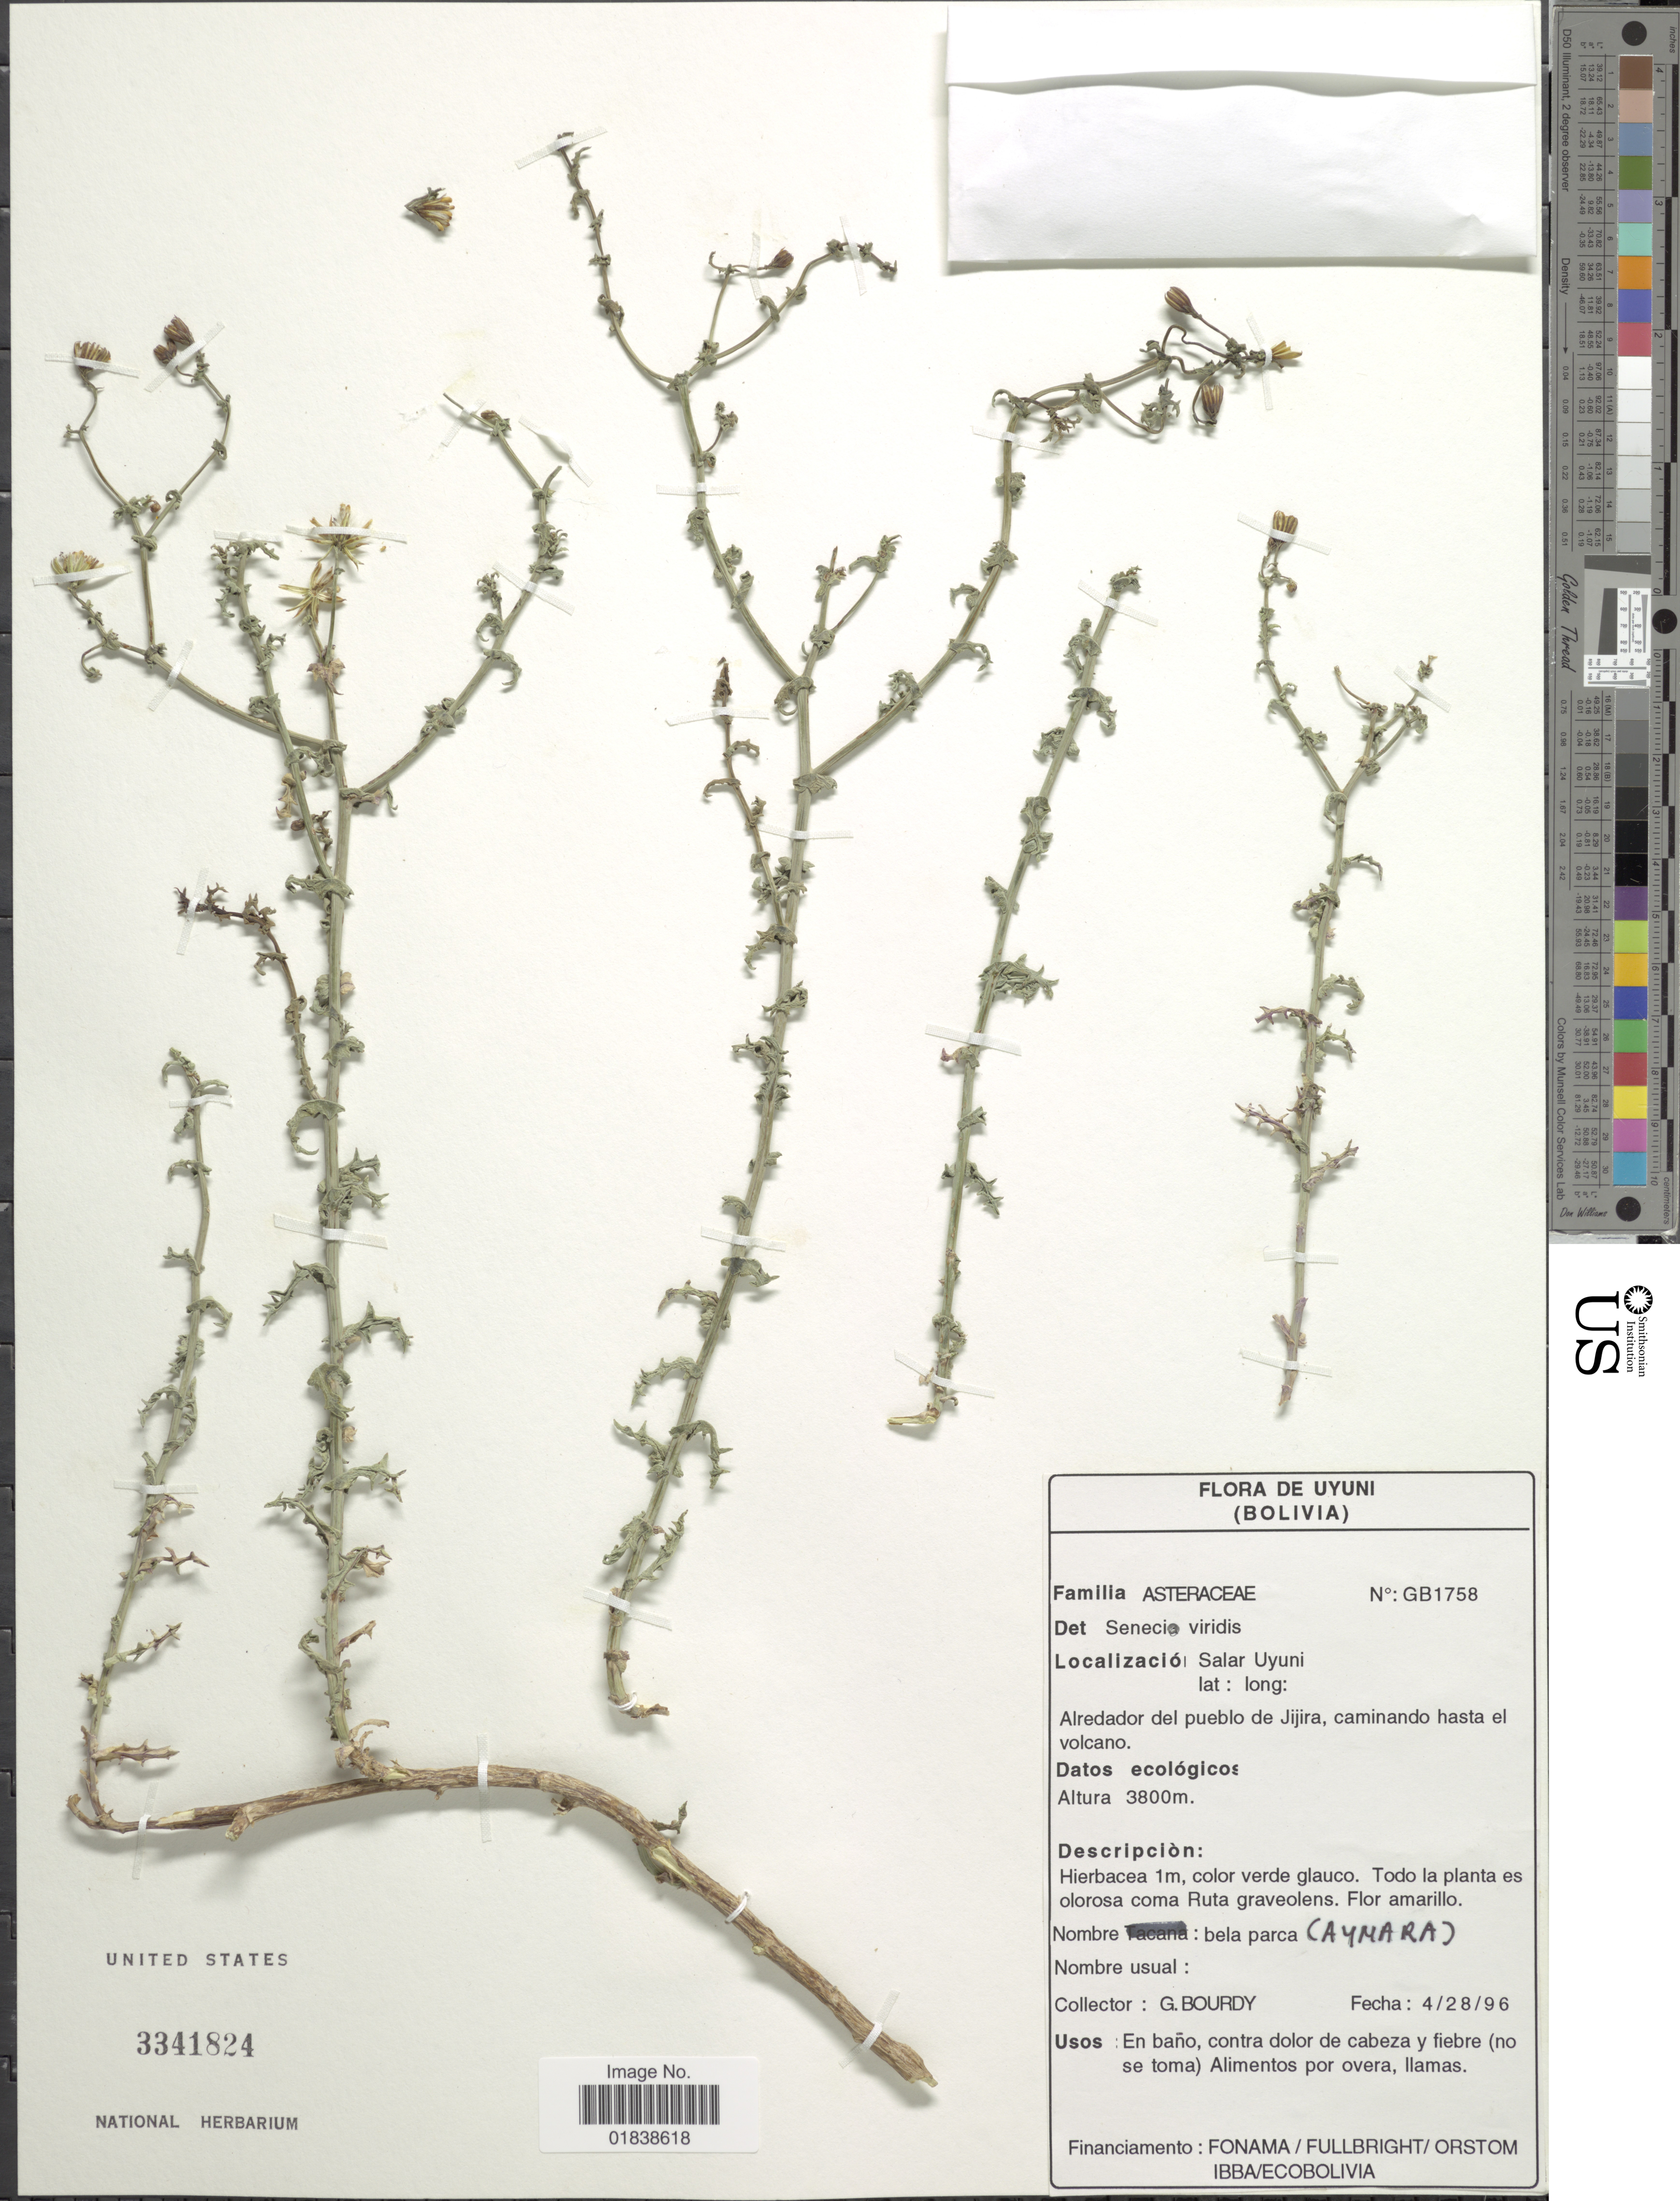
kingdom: Plantae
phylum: Tracheophyta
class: Magnoliopsida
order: Asterales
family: Asteraceae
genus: Senecio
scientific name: Senecio viridis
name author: Phil.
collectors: G. Bourdy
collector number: GB1758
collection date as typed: Transcribed d/m/y: 28/4/96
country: Bolivia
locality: Uyuni, Salar Uyuni, alredador del pueblo de Jijira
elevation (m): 3800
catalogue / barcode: US 3341824